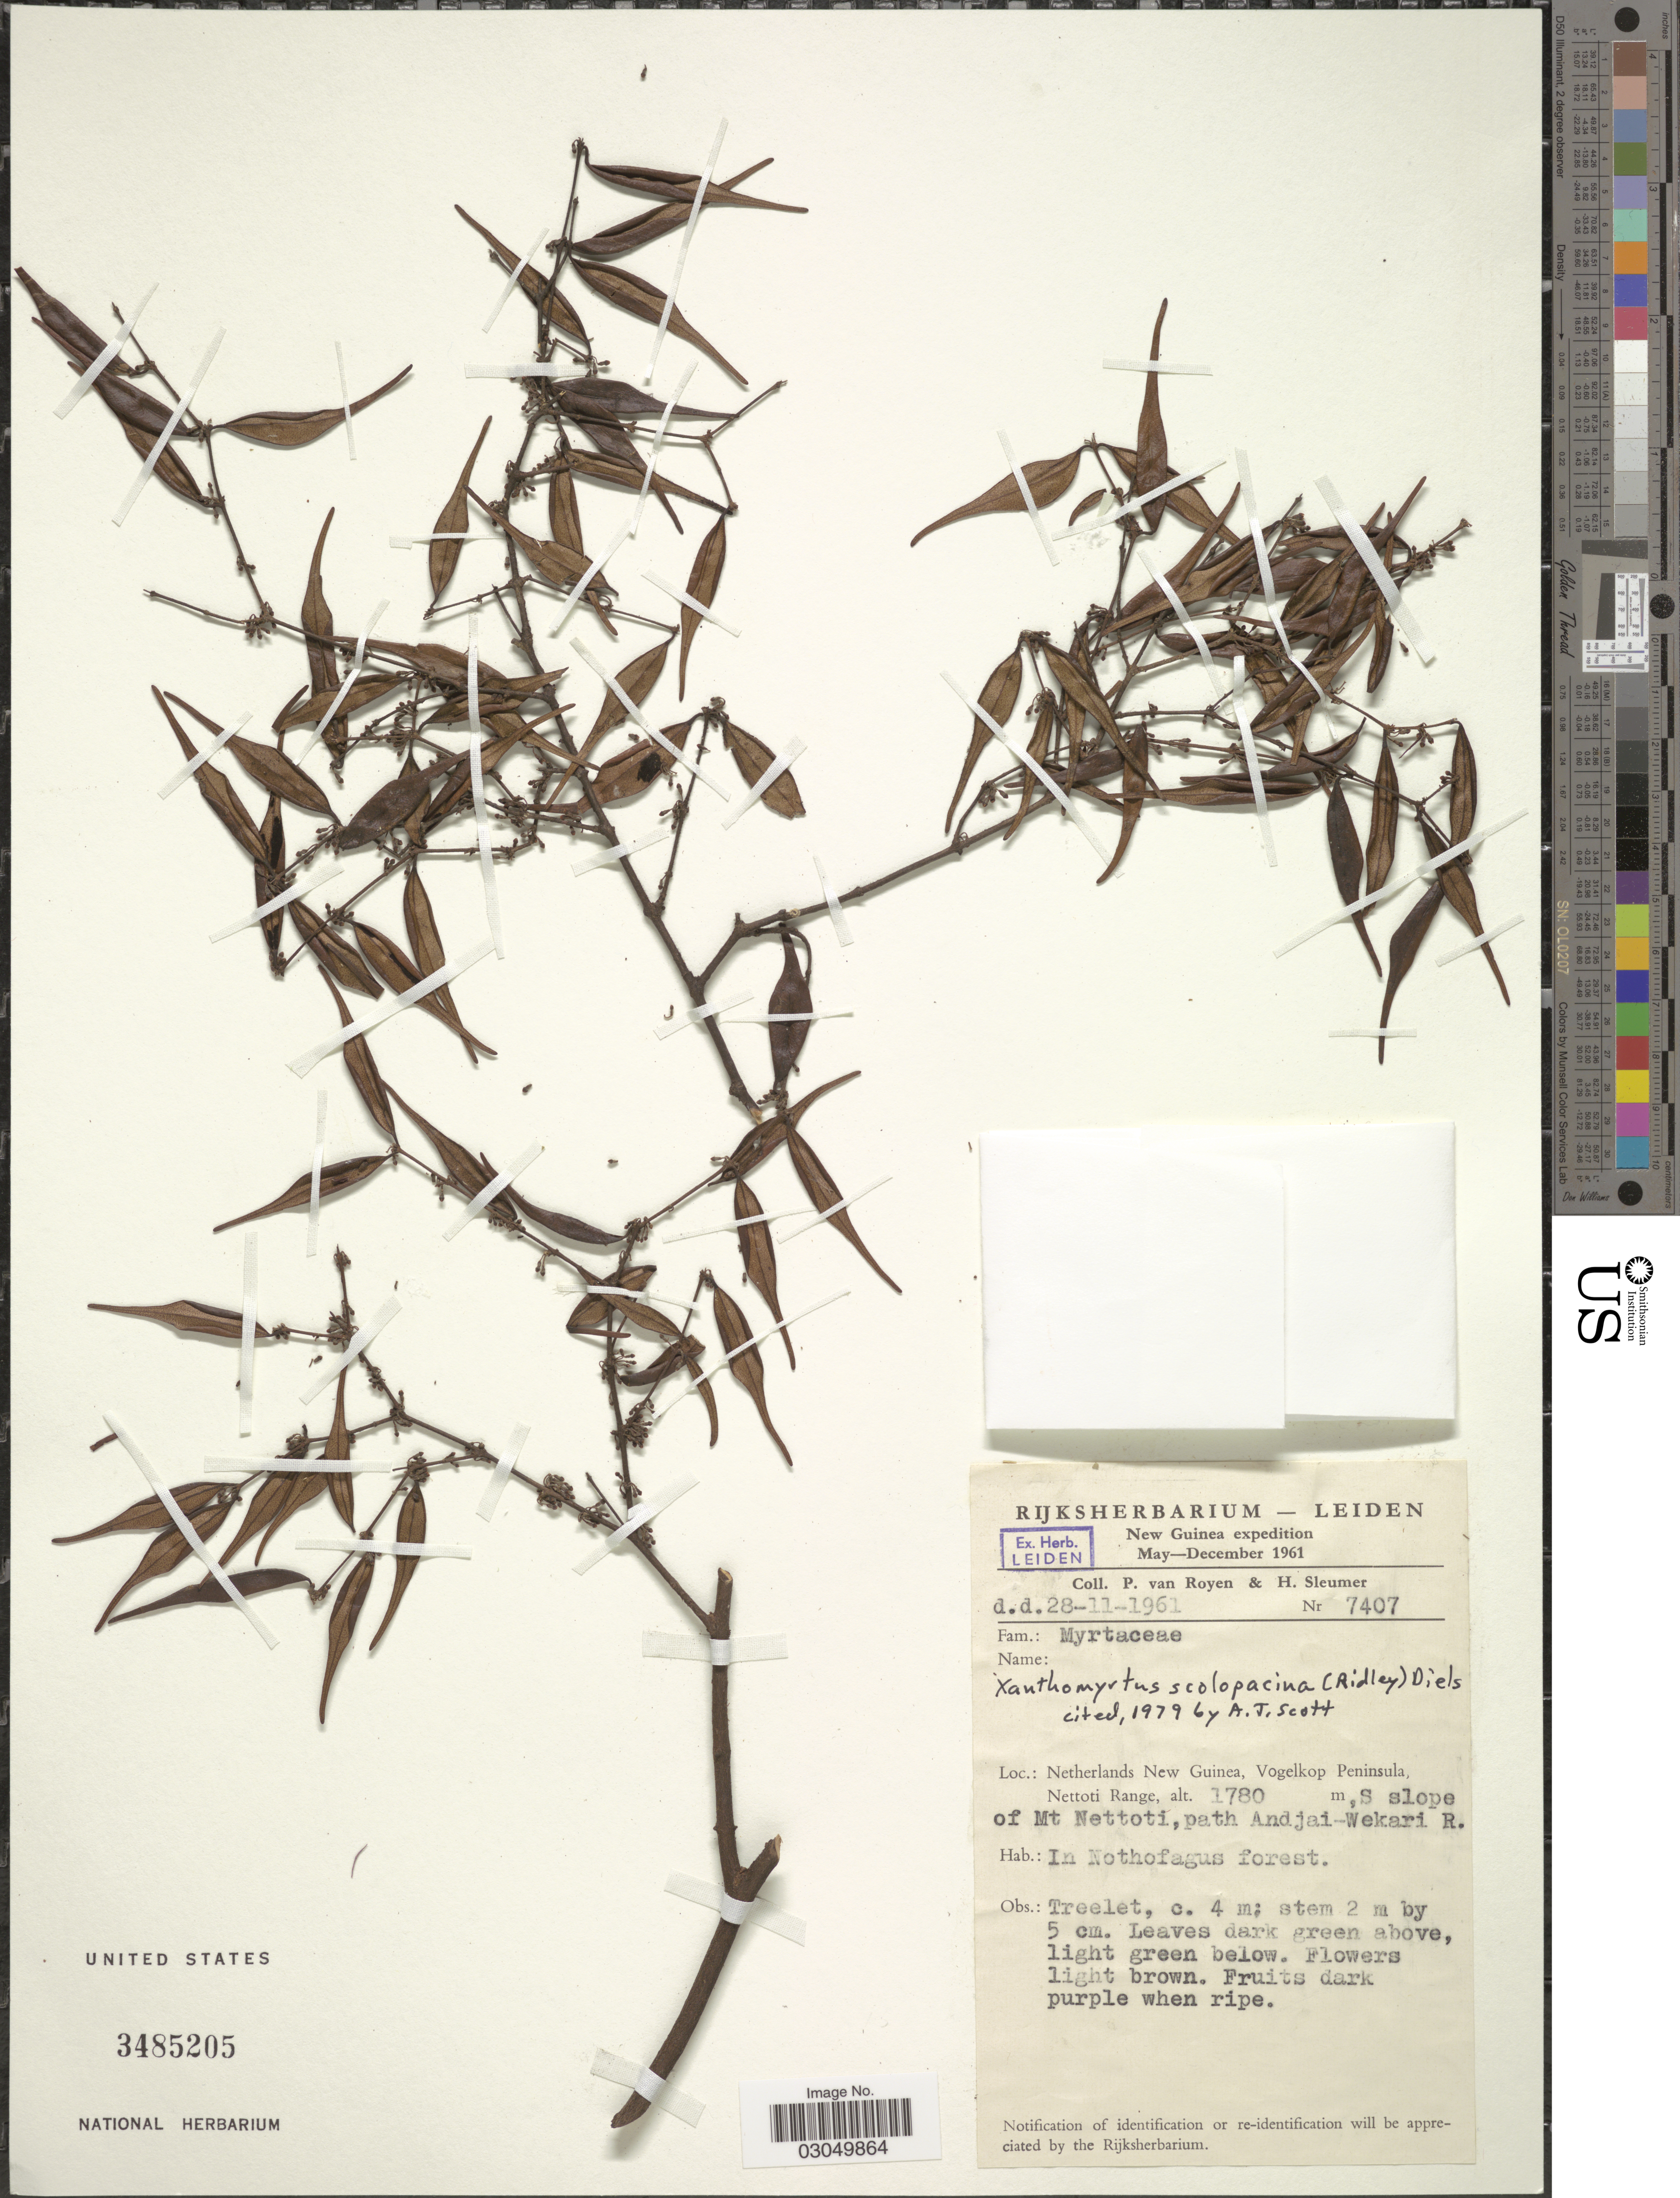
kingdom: Plantae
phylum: Tracheophyta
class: Magnoliopsida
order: Myrtales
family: Myrtaceae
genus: Xanthomyrtus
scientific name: Xanthomyrtus scolopacina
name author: (Ridl.) Diels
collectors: P. van Royen & H. O. Sleumer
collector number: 7407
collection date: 1961-11-28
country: Indonesia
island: New Guinea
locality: New Guinea. Netherlands New Guinea, Vogelkop Peninsula, Nettoti Range. S slope of Mt Nettoti, path Andjai-Wekari R.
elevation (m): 1780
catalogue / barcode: US 3485205